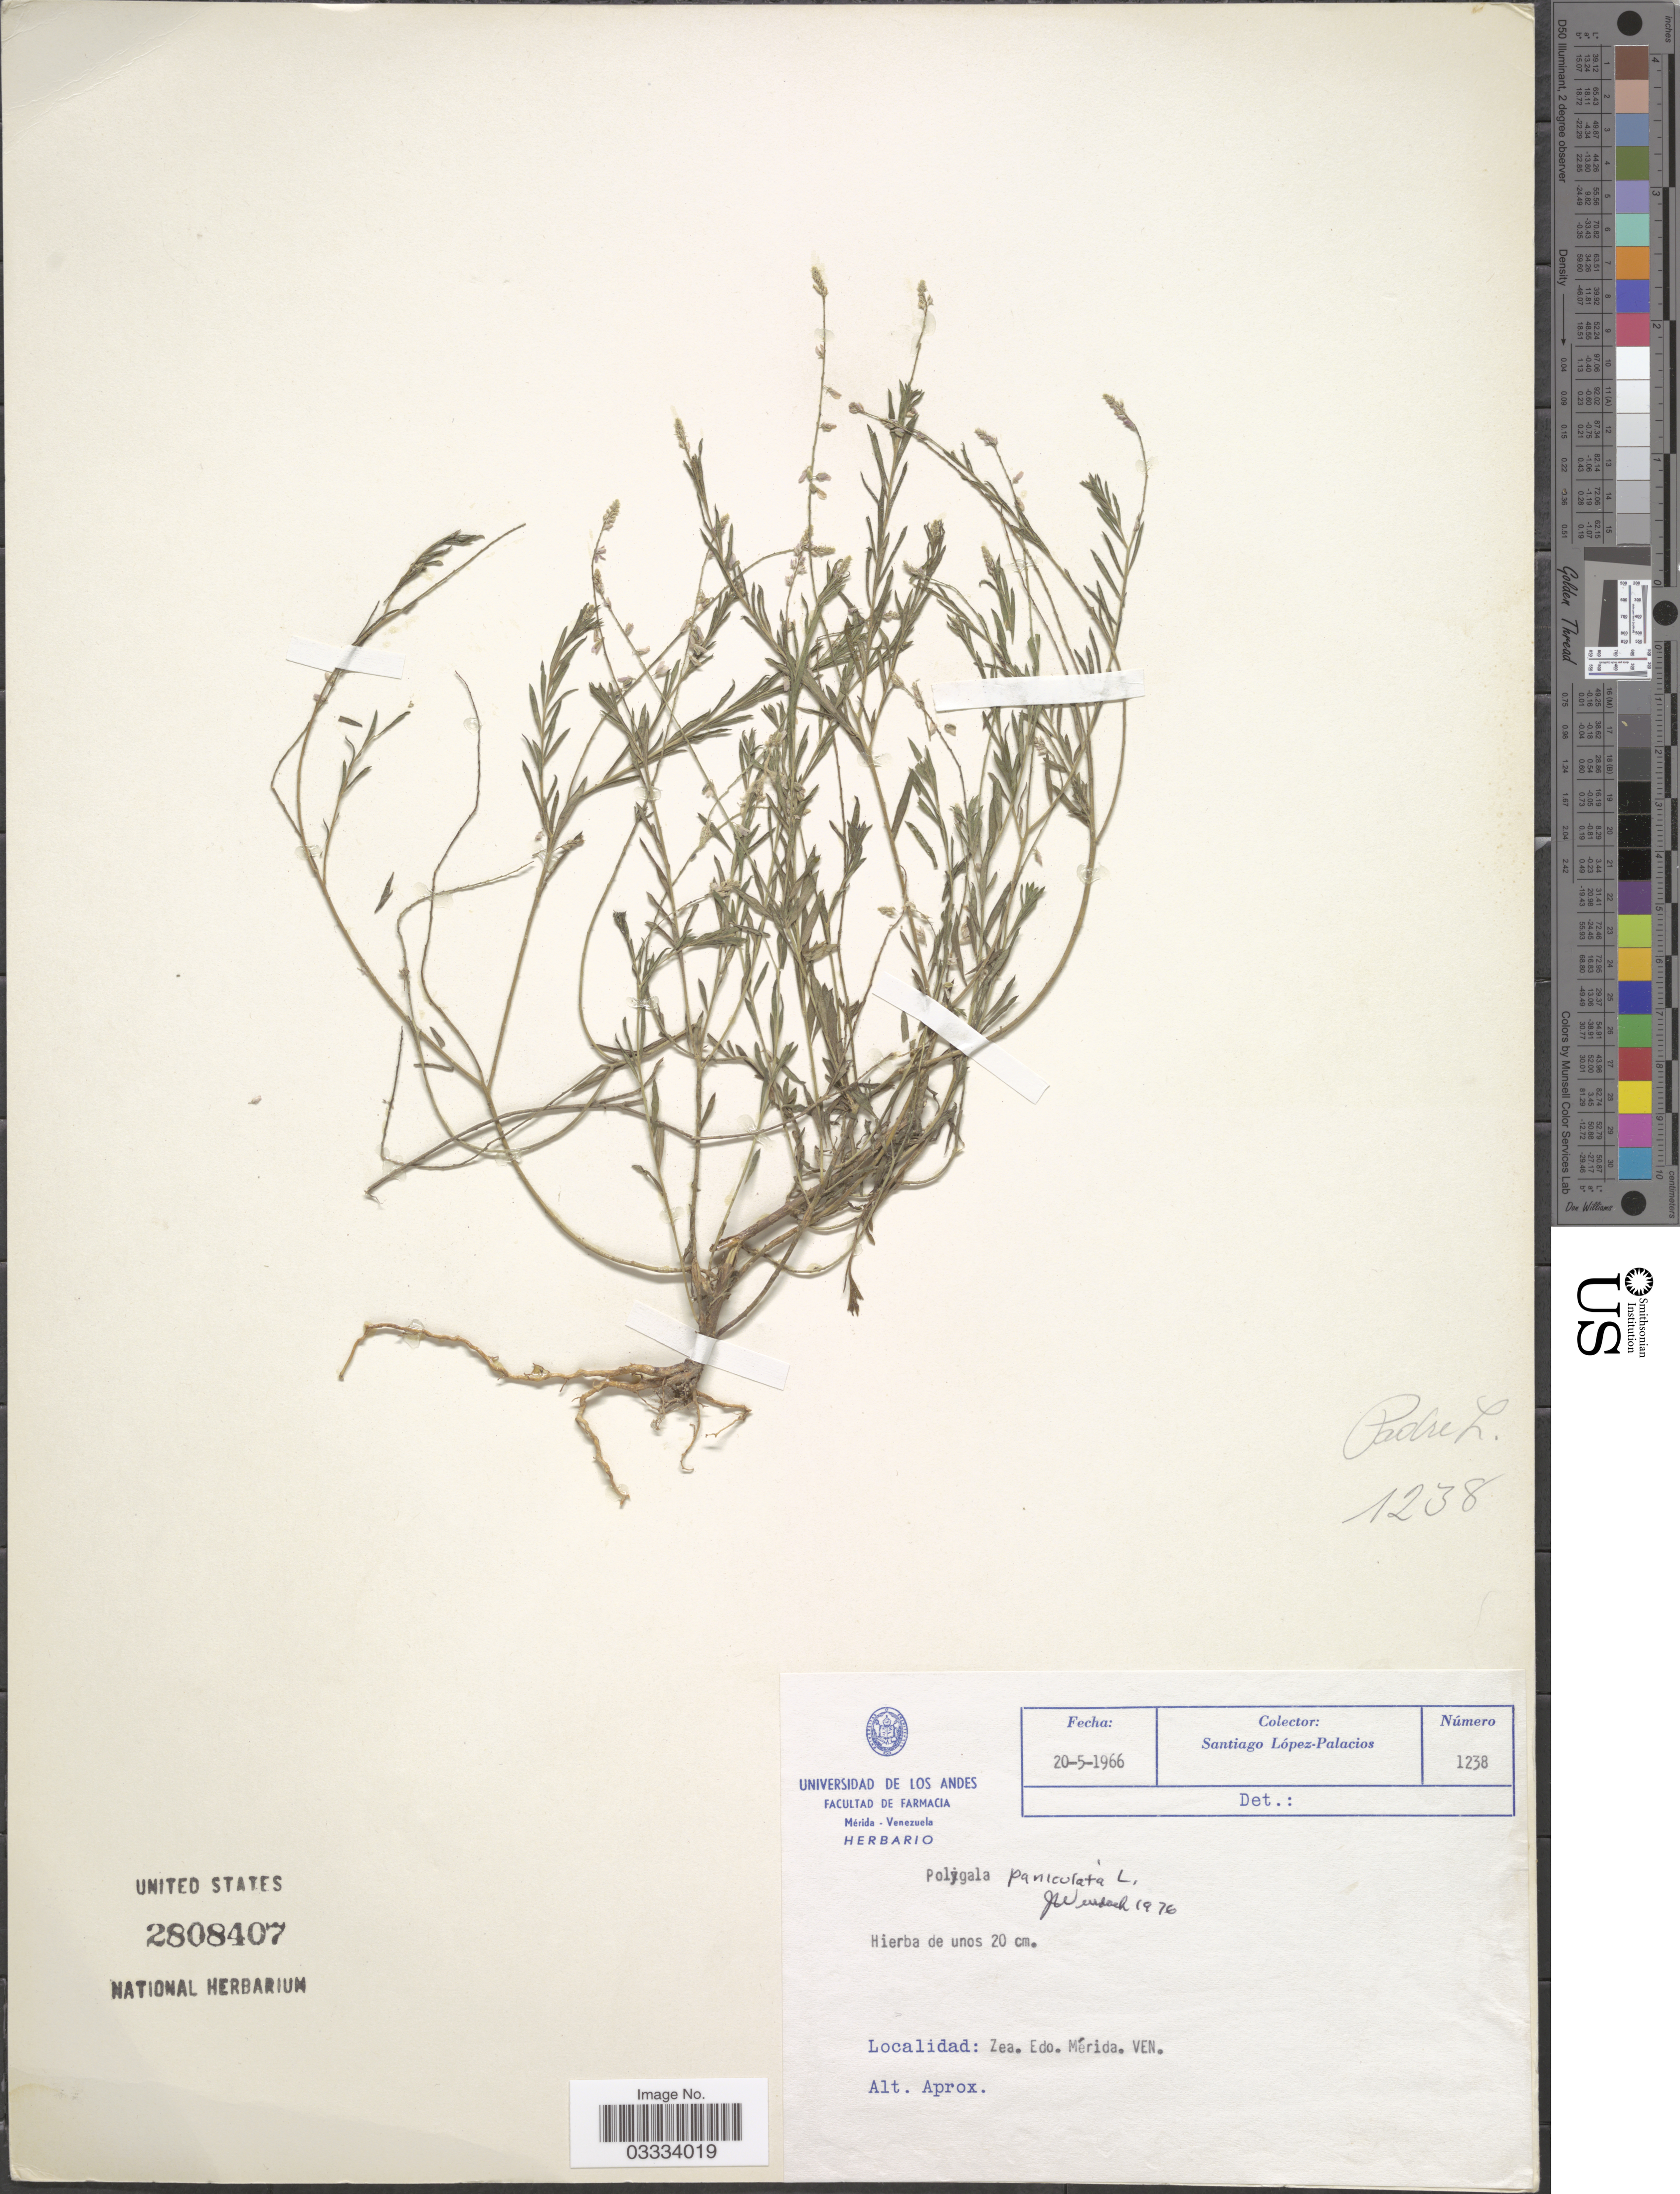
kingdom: Plantae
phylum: Tracheophyta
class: Magnoliopsida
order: Fabales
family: Polygalaceae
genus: Polygala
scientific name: Polygala paniculata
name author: L.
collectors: S. López-Palacios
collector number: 1238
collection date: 1966-05-20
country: Venezuela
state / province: Mérida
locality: Zea.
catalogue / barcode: US 2808407